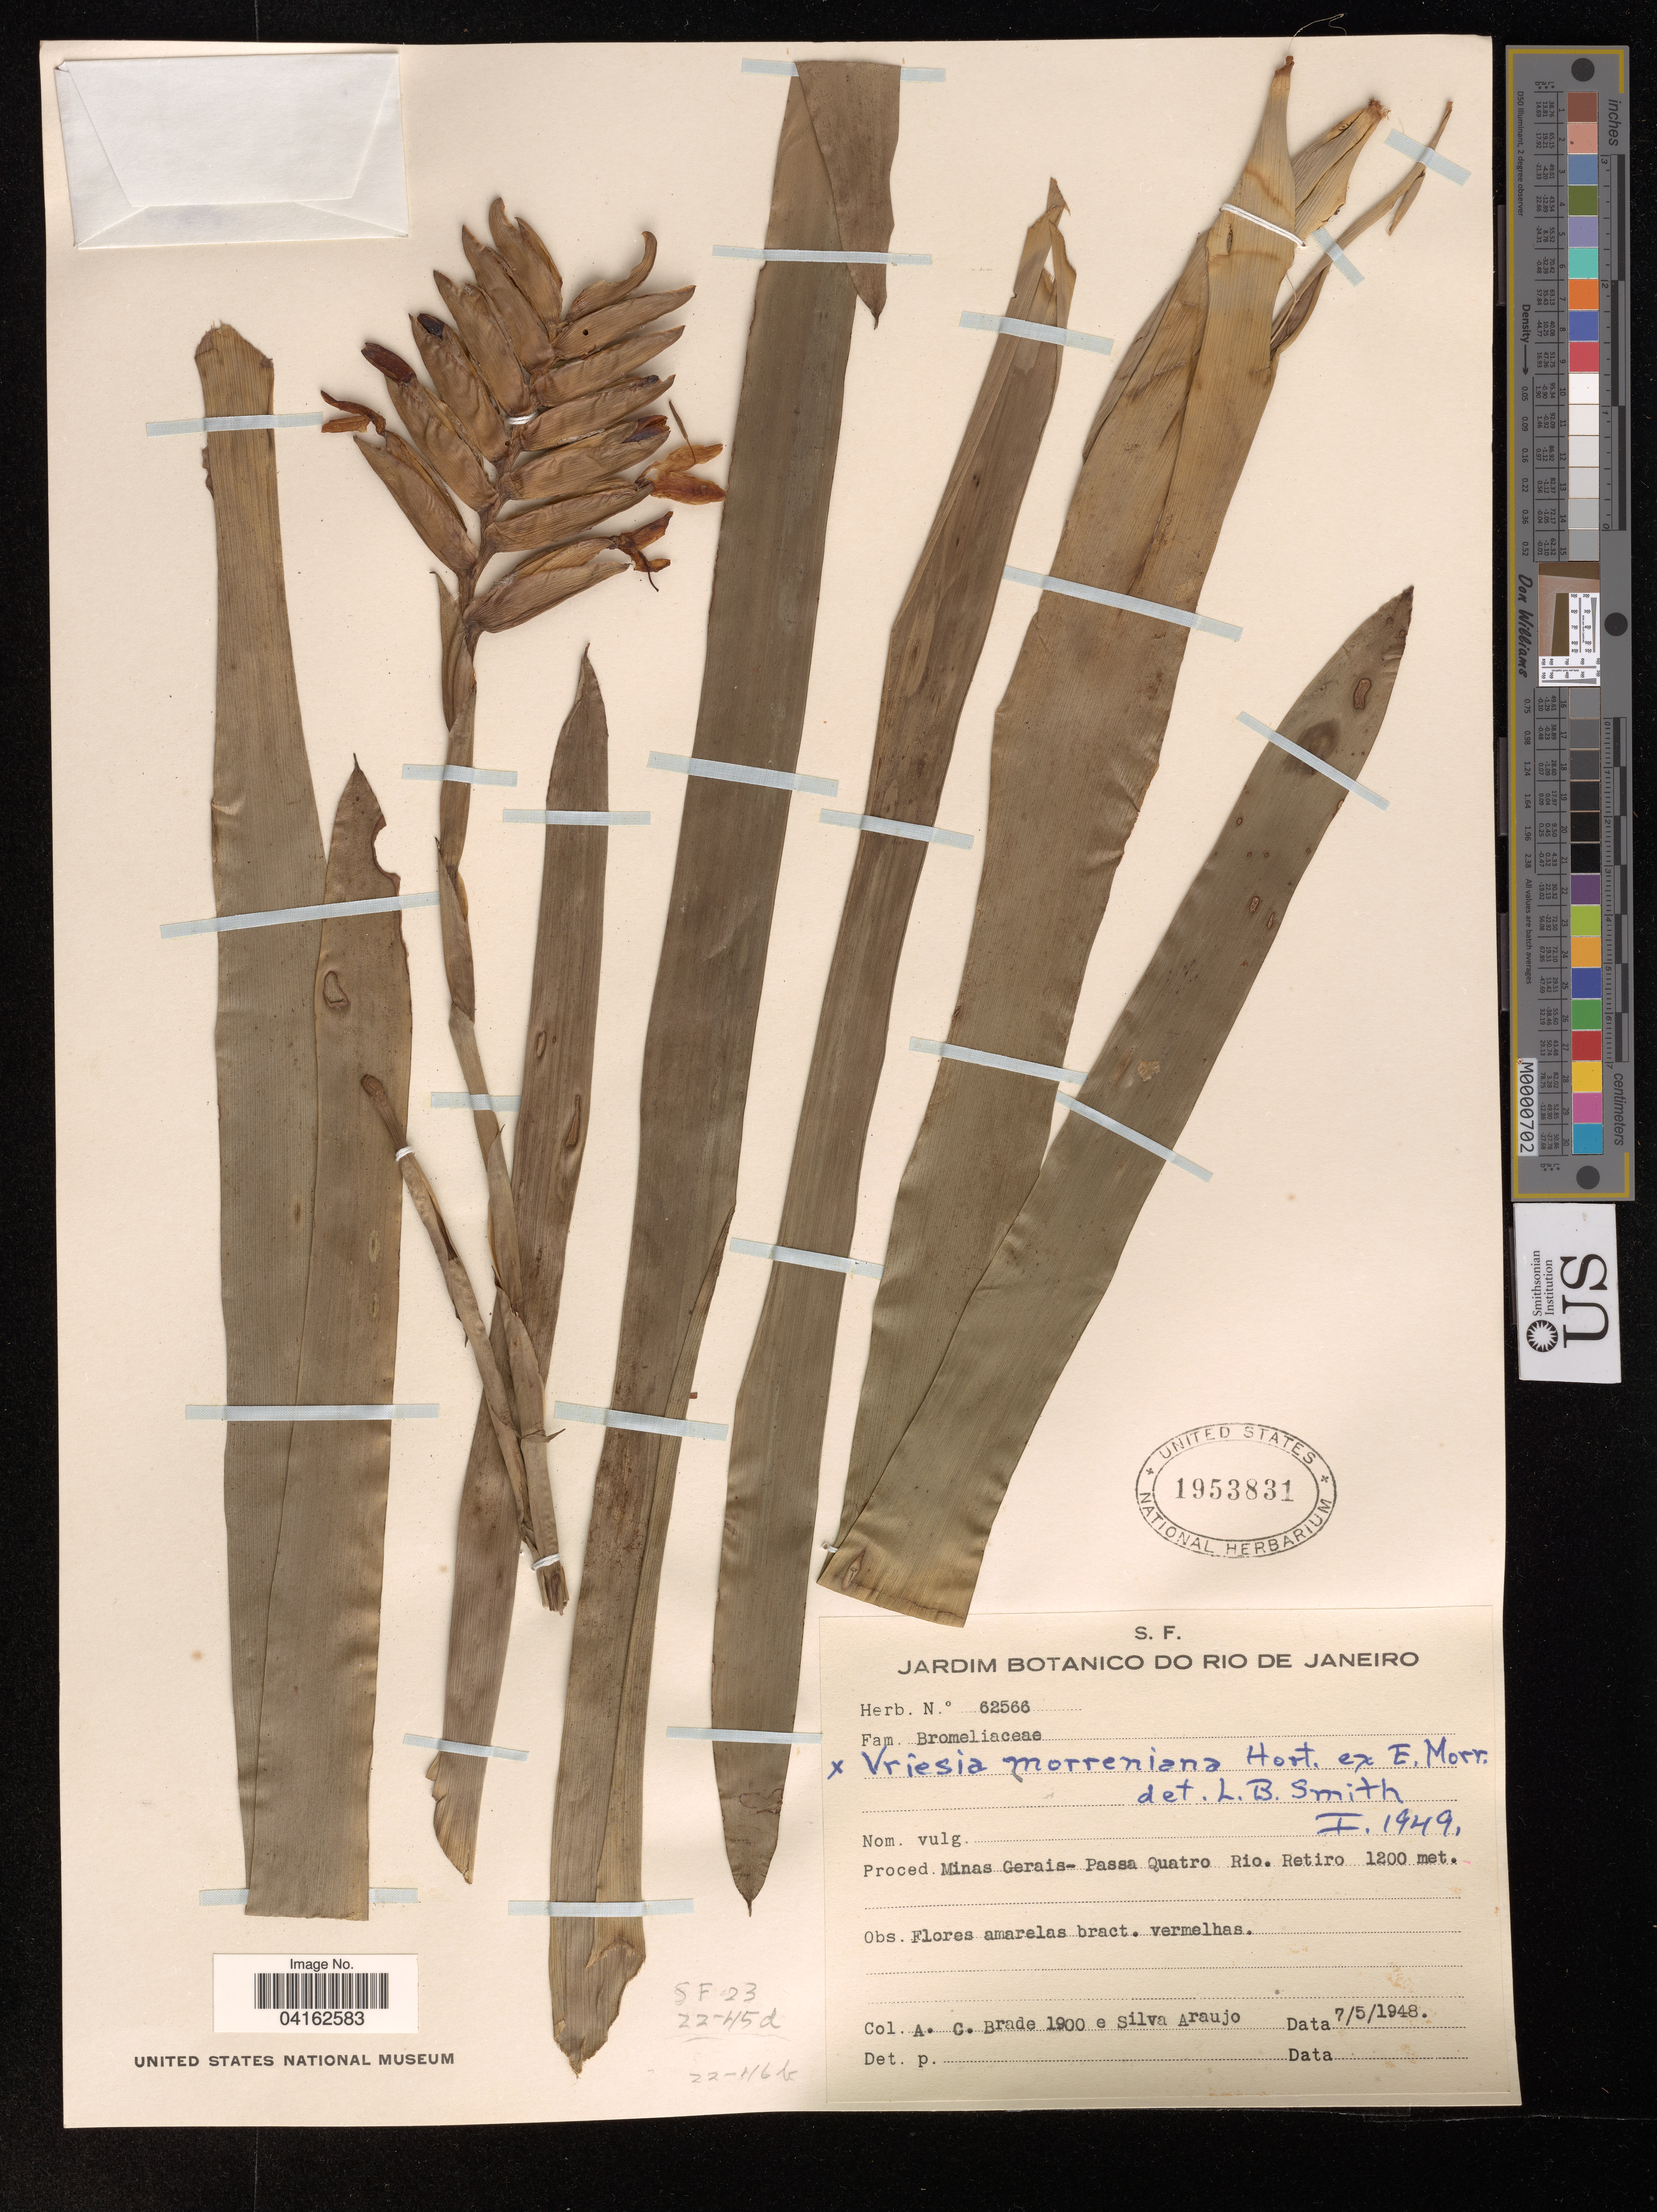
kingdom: Plantae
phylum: Tracheophyta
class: Liliopsida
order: Poales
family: Bromeliaceae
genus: Vriesea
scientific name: Vriesea x morreniana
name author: É. Morren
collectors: A. C. Brade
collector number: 1900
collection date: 1948-05-07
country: Brazil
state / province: Minas Gerais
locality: Passa Quatro Rio. Retiro.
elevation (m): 1200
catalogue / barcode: US 1953831